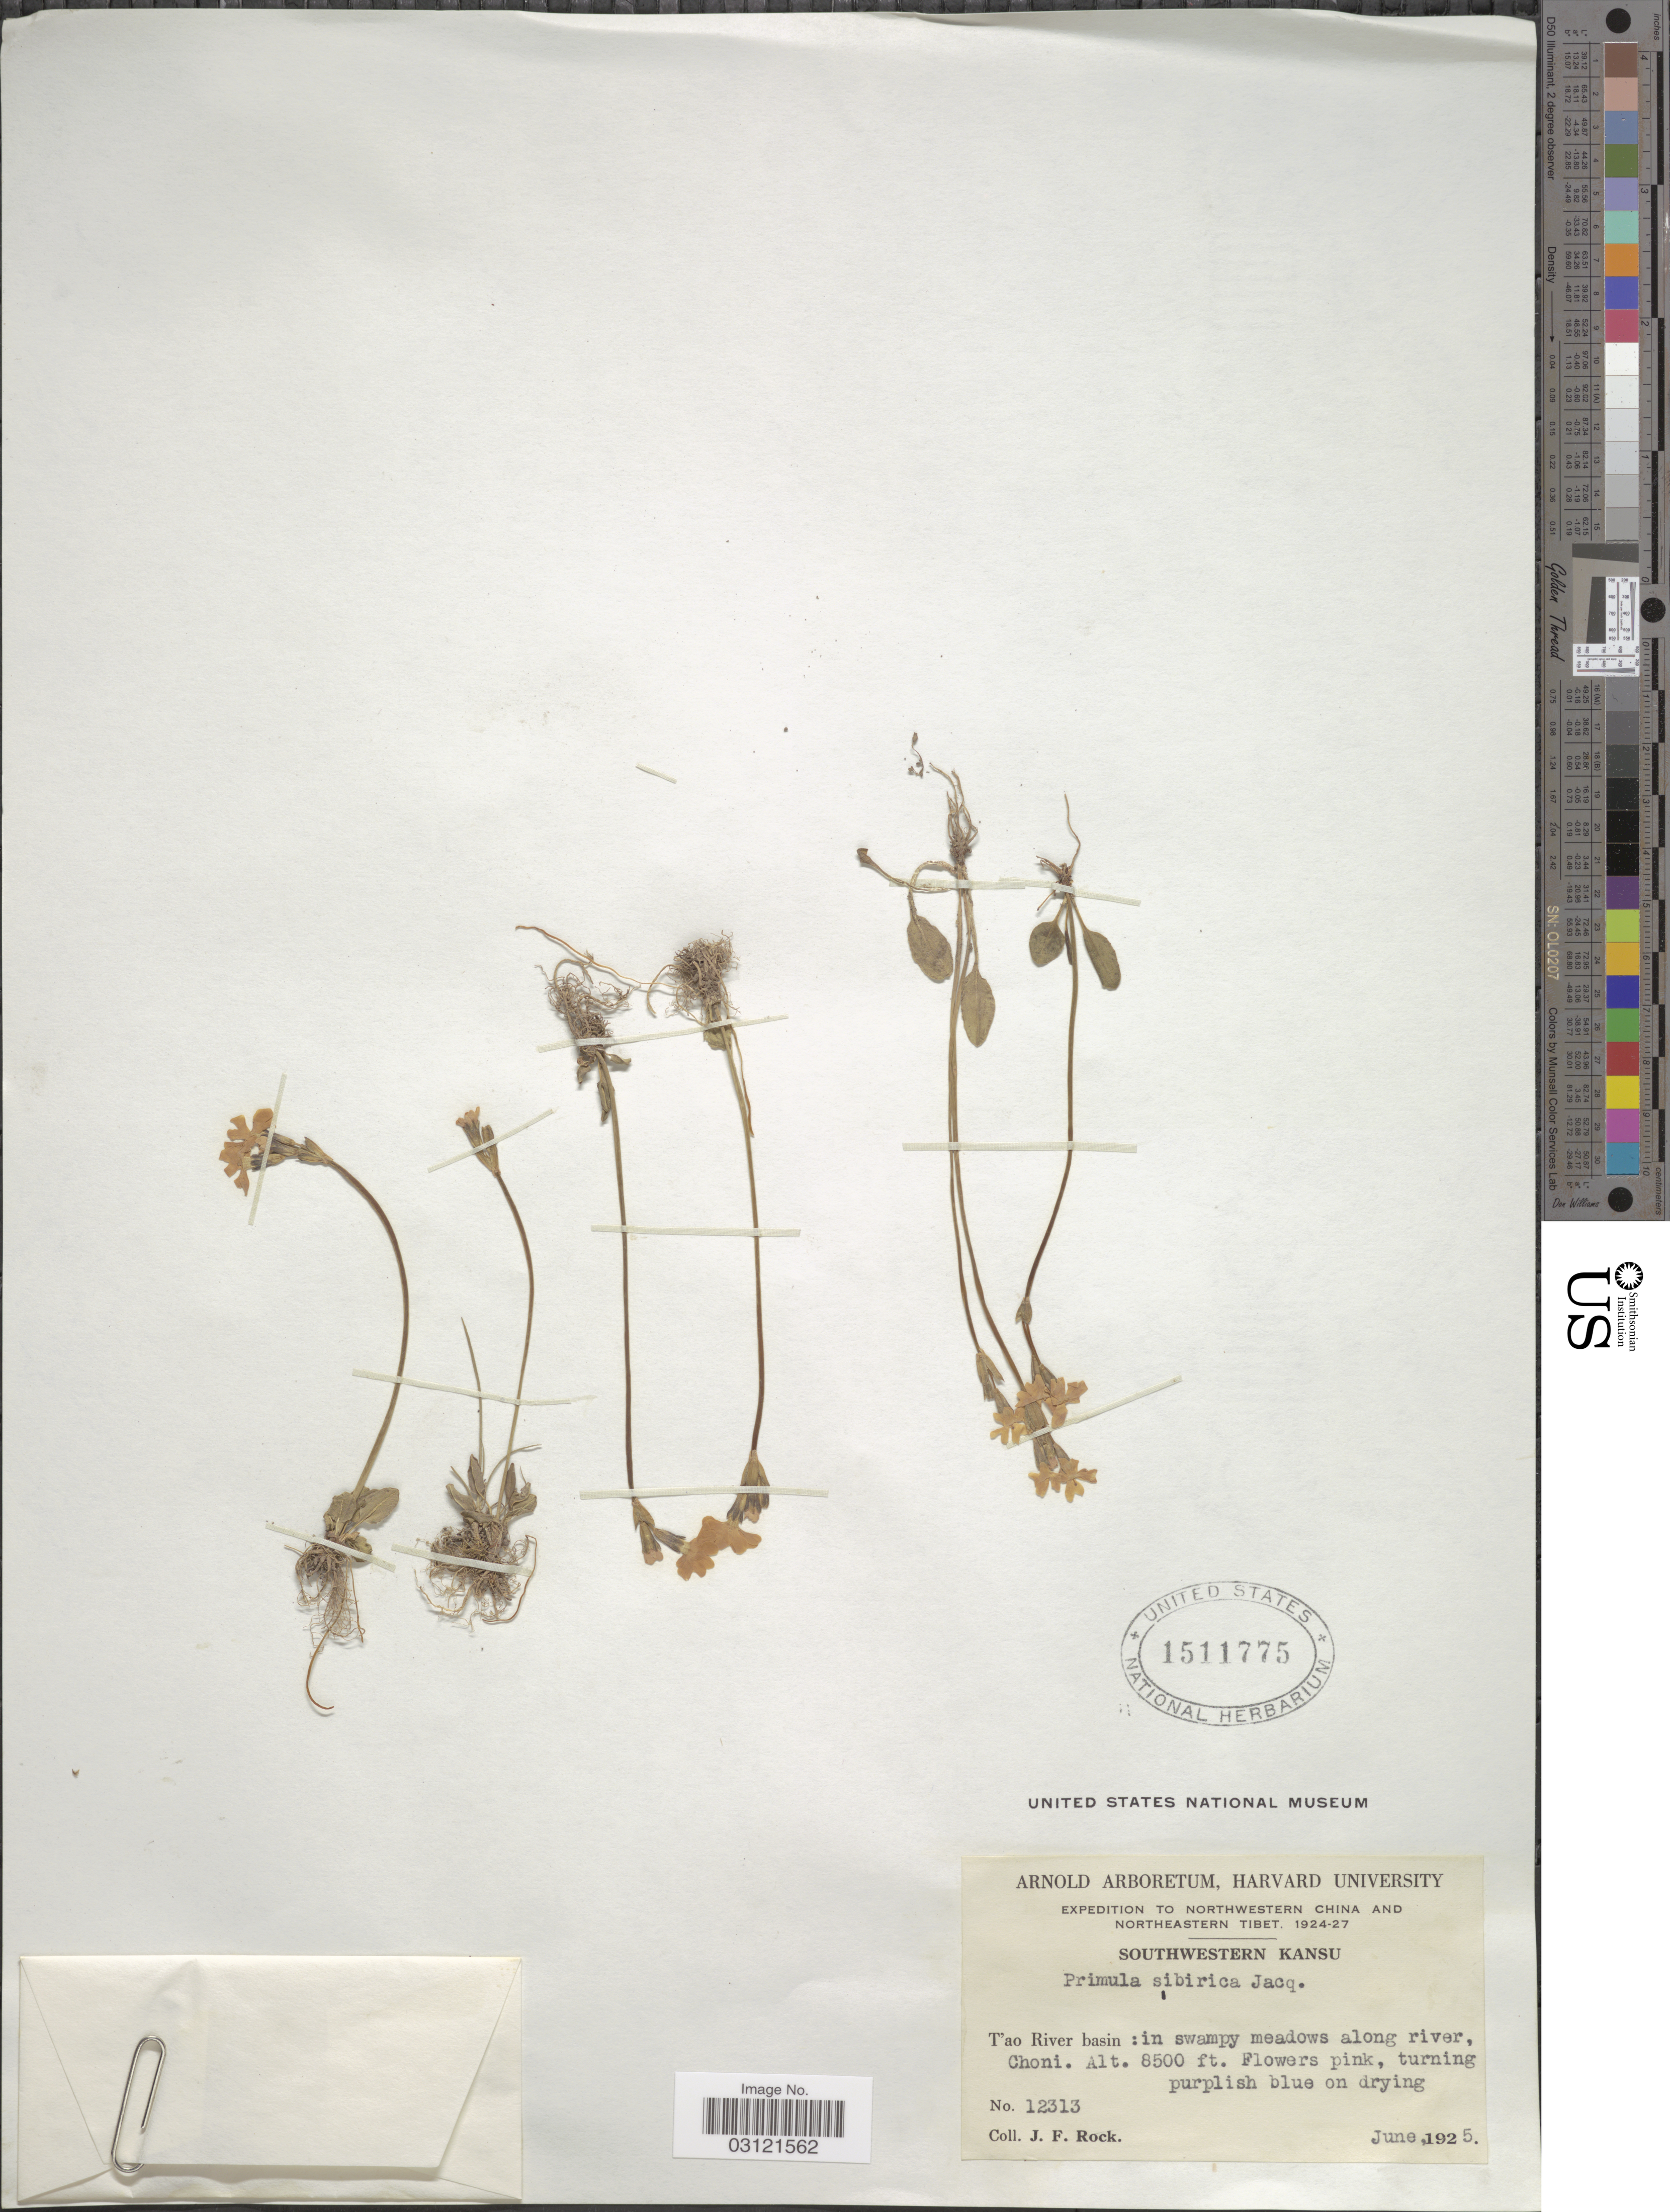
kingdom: Plantae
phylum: Tracheophyta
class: Magnoliopsida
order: Ericales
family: Primulaceae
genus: Primula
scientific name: Primula nutans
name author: Georgi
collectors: J. Rock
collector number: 12313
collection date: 1925-06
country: China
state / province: Gansu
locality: Northwestern China, Southwestern Kansu, T'ao River basin: in swampy meadows along river Choni.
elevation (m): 2591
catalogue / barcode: US 1511775